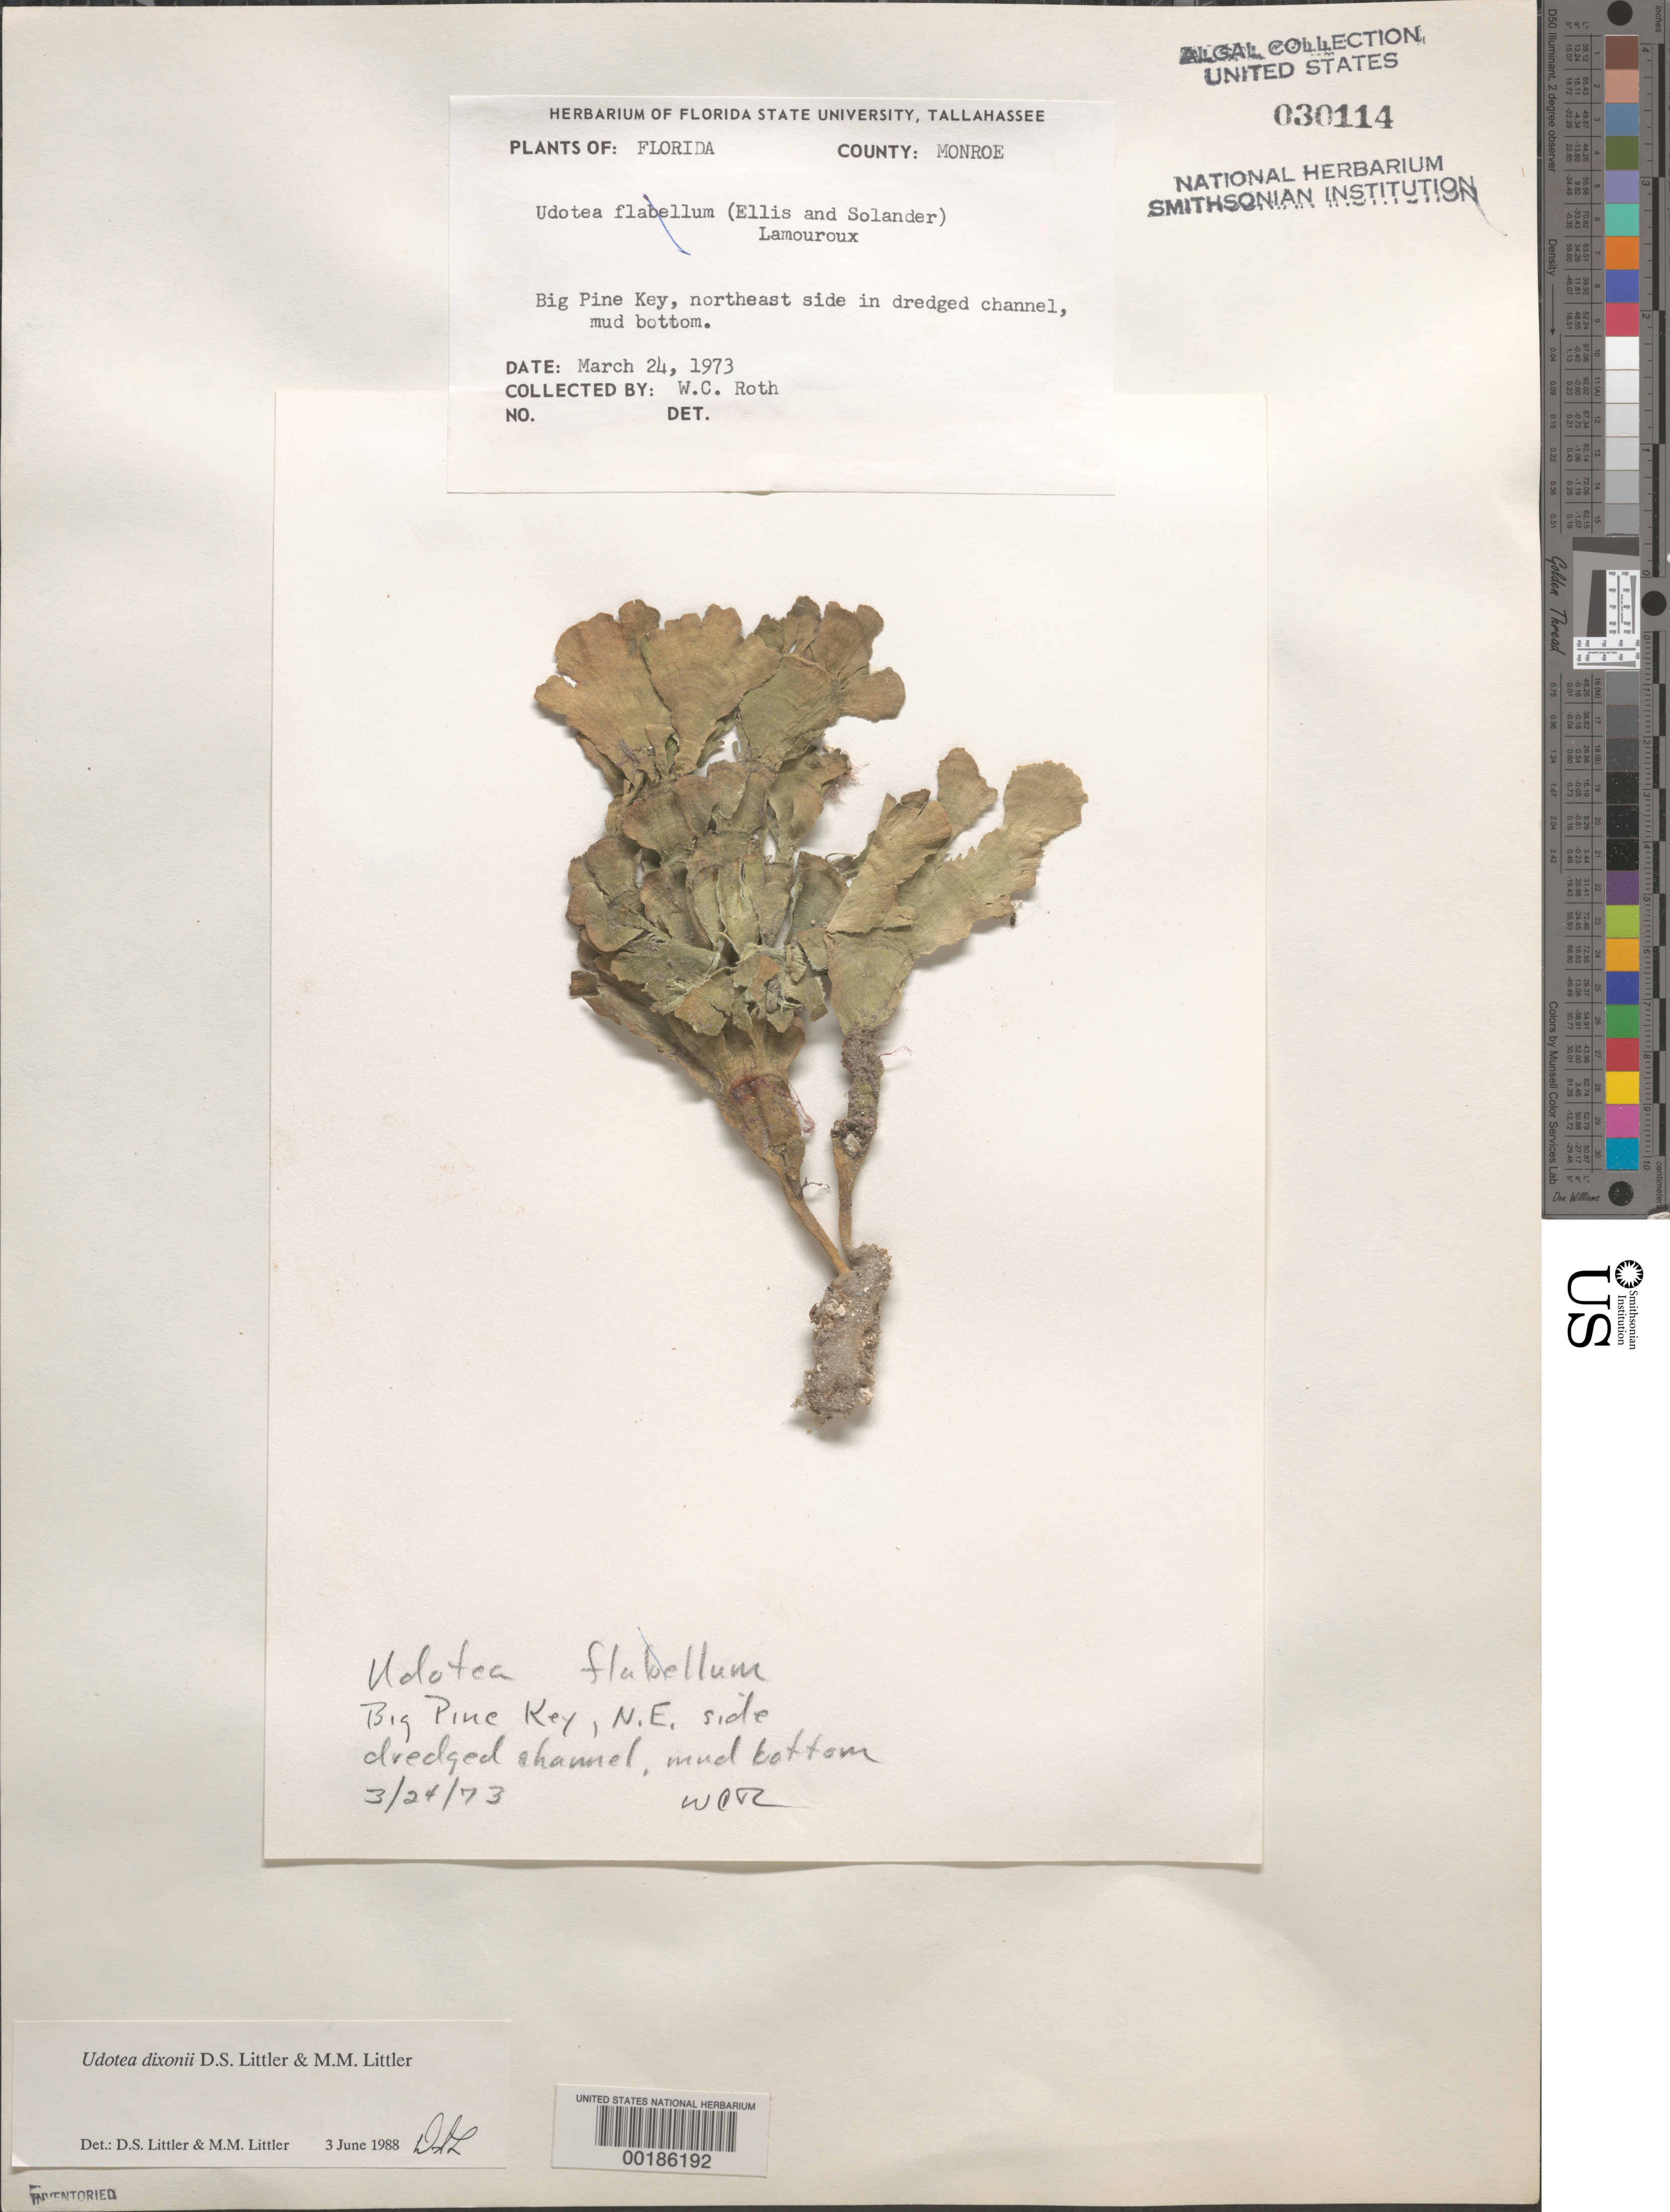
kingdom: Plantae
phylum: Chlorophyta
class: Ulvophyceae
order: Bryopsidales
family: Udoteaceae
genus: Udotea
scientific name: Udotea dixonii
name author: D.S. Littler & Littler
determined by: Littler, D. S.; Littler, M. M.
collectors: W. C. Roth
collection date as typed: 24 Mar 1973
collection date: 1973-03-24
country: United States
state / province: Florida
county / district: Monroe County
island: Big Pine Key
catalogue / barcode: US 30114